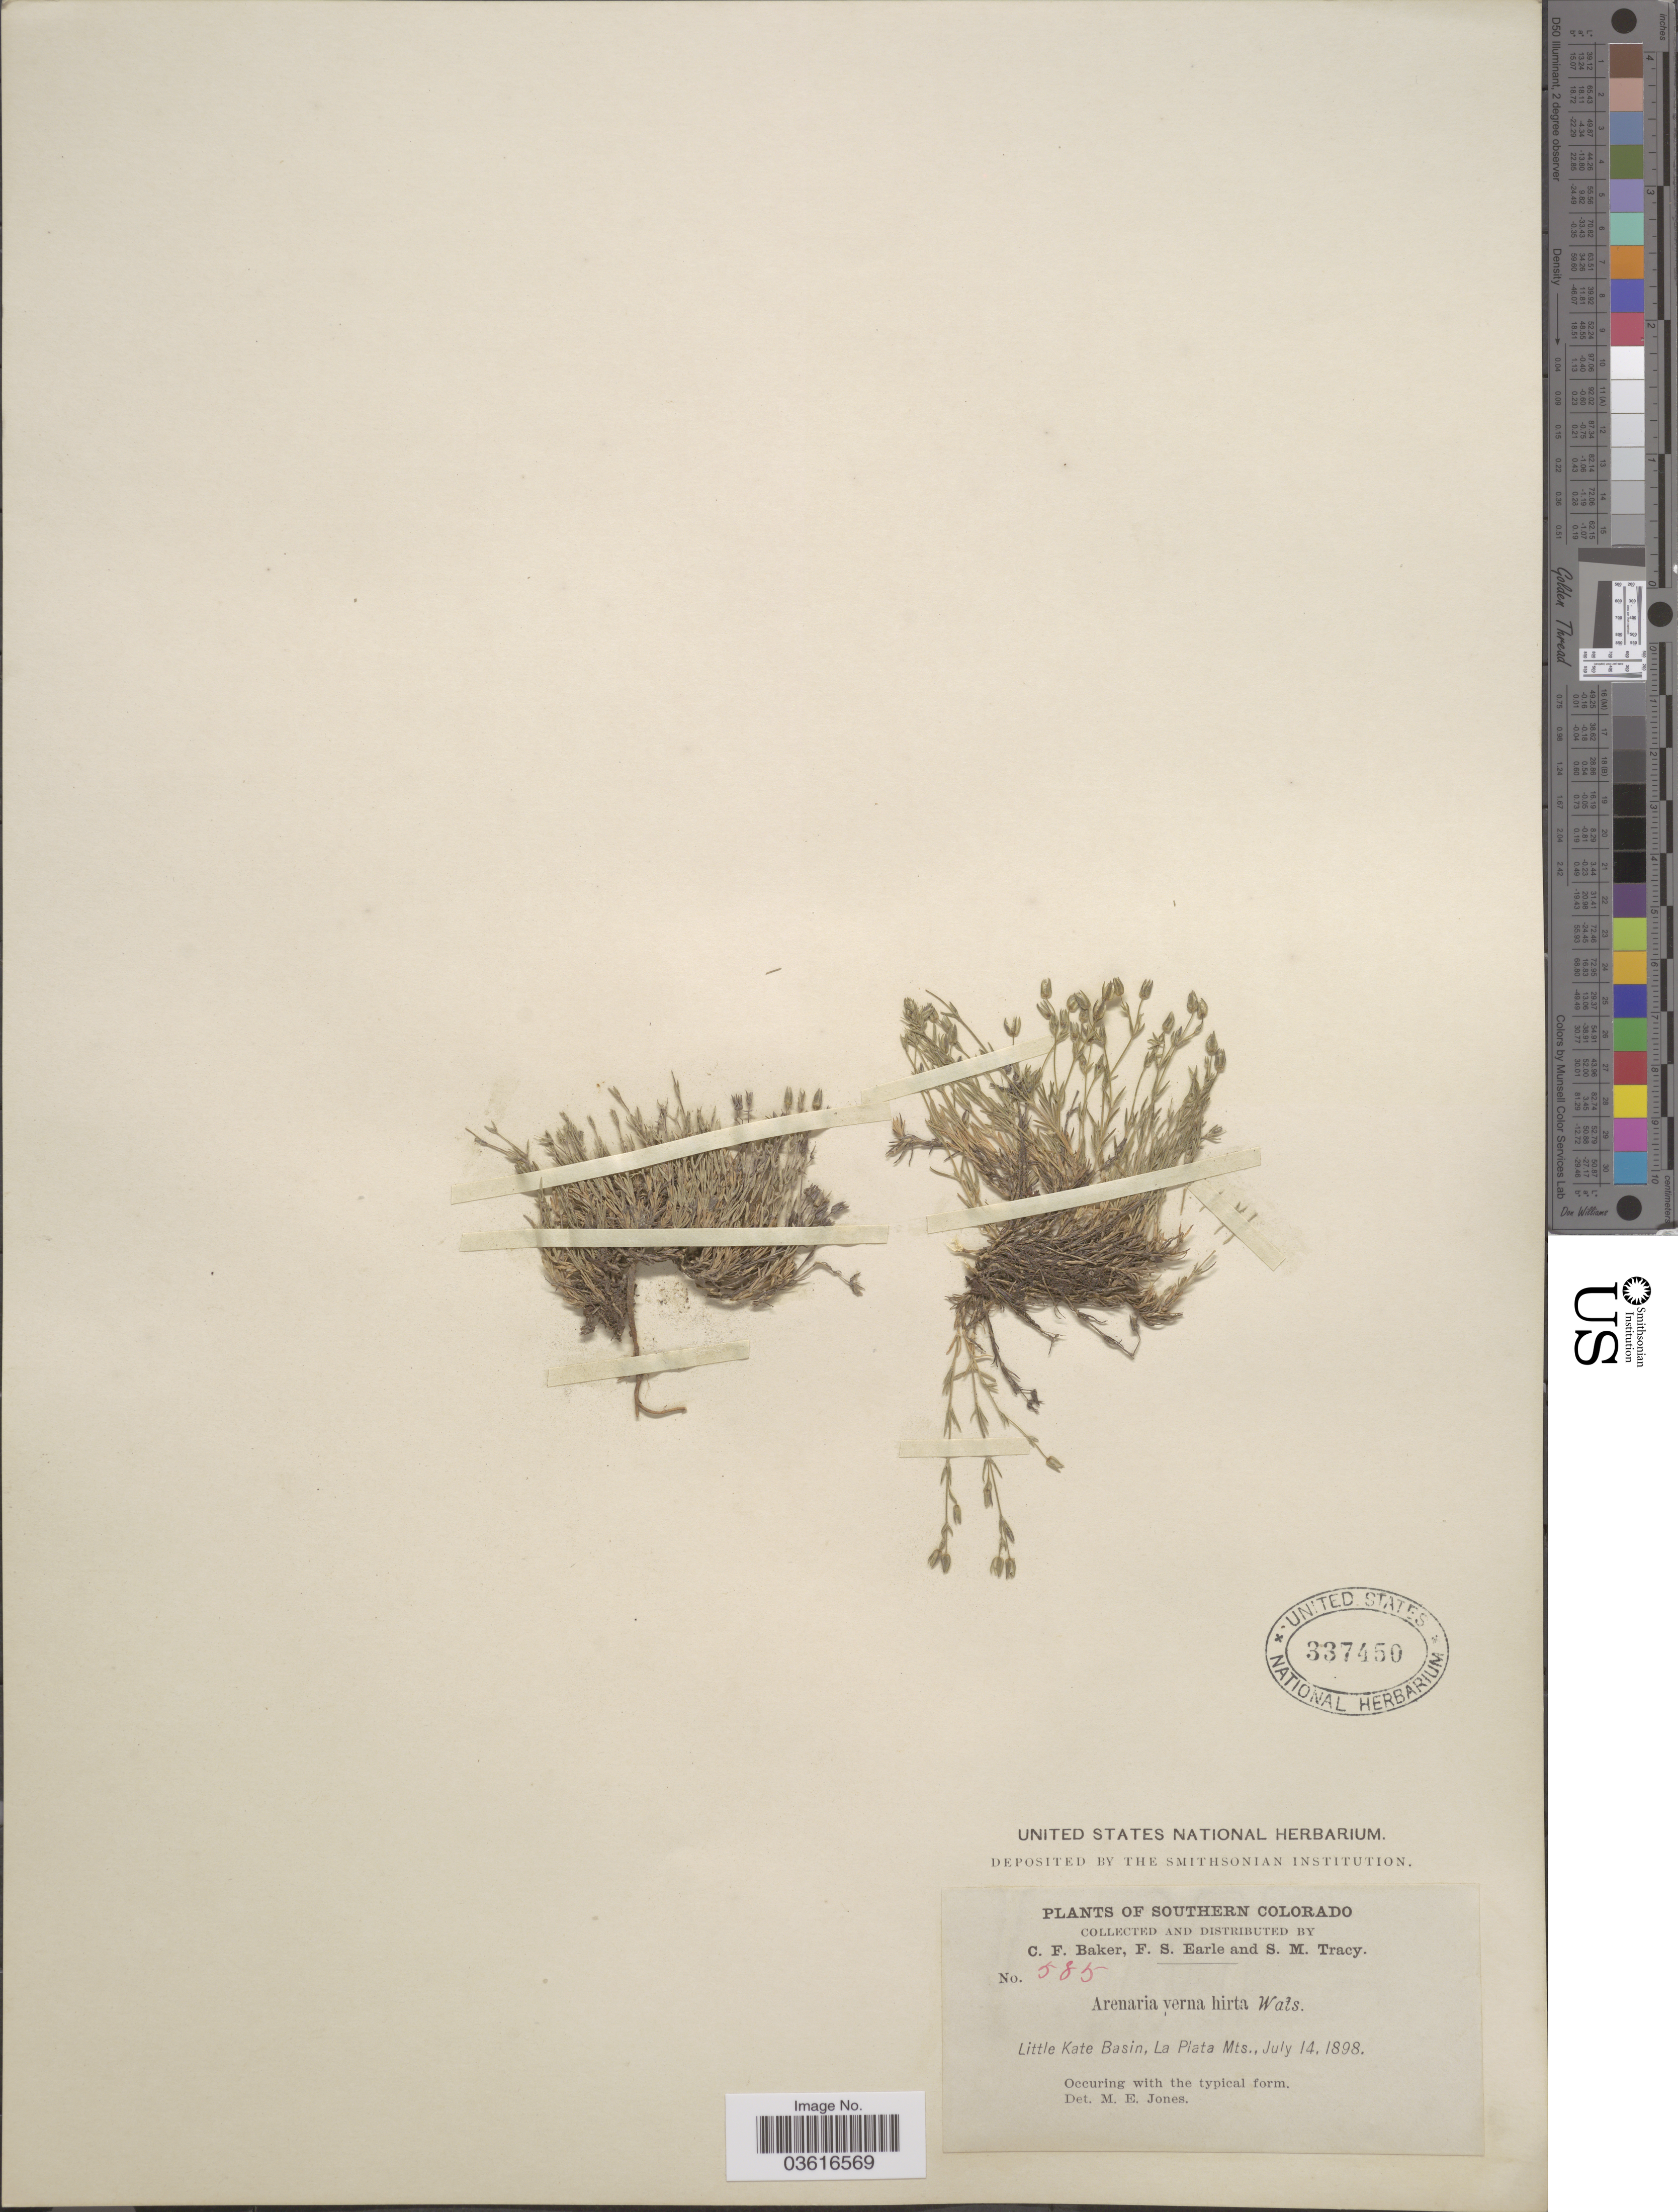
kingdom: Plantae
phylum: Tracheophyta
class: Magnoliopsida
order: Caryophyllales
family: Caryophyllaceae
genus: Minuartia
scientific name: Minuartia propinqua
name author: (Richardson) House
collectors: C. F. Baker, F. S. Earle & S. M. Tracy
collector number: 585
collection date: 1898-07-14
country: United States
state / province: Colorado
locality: Southern Colorado. Little Kate Basin, La Plata Mts.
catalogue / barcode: US 337450